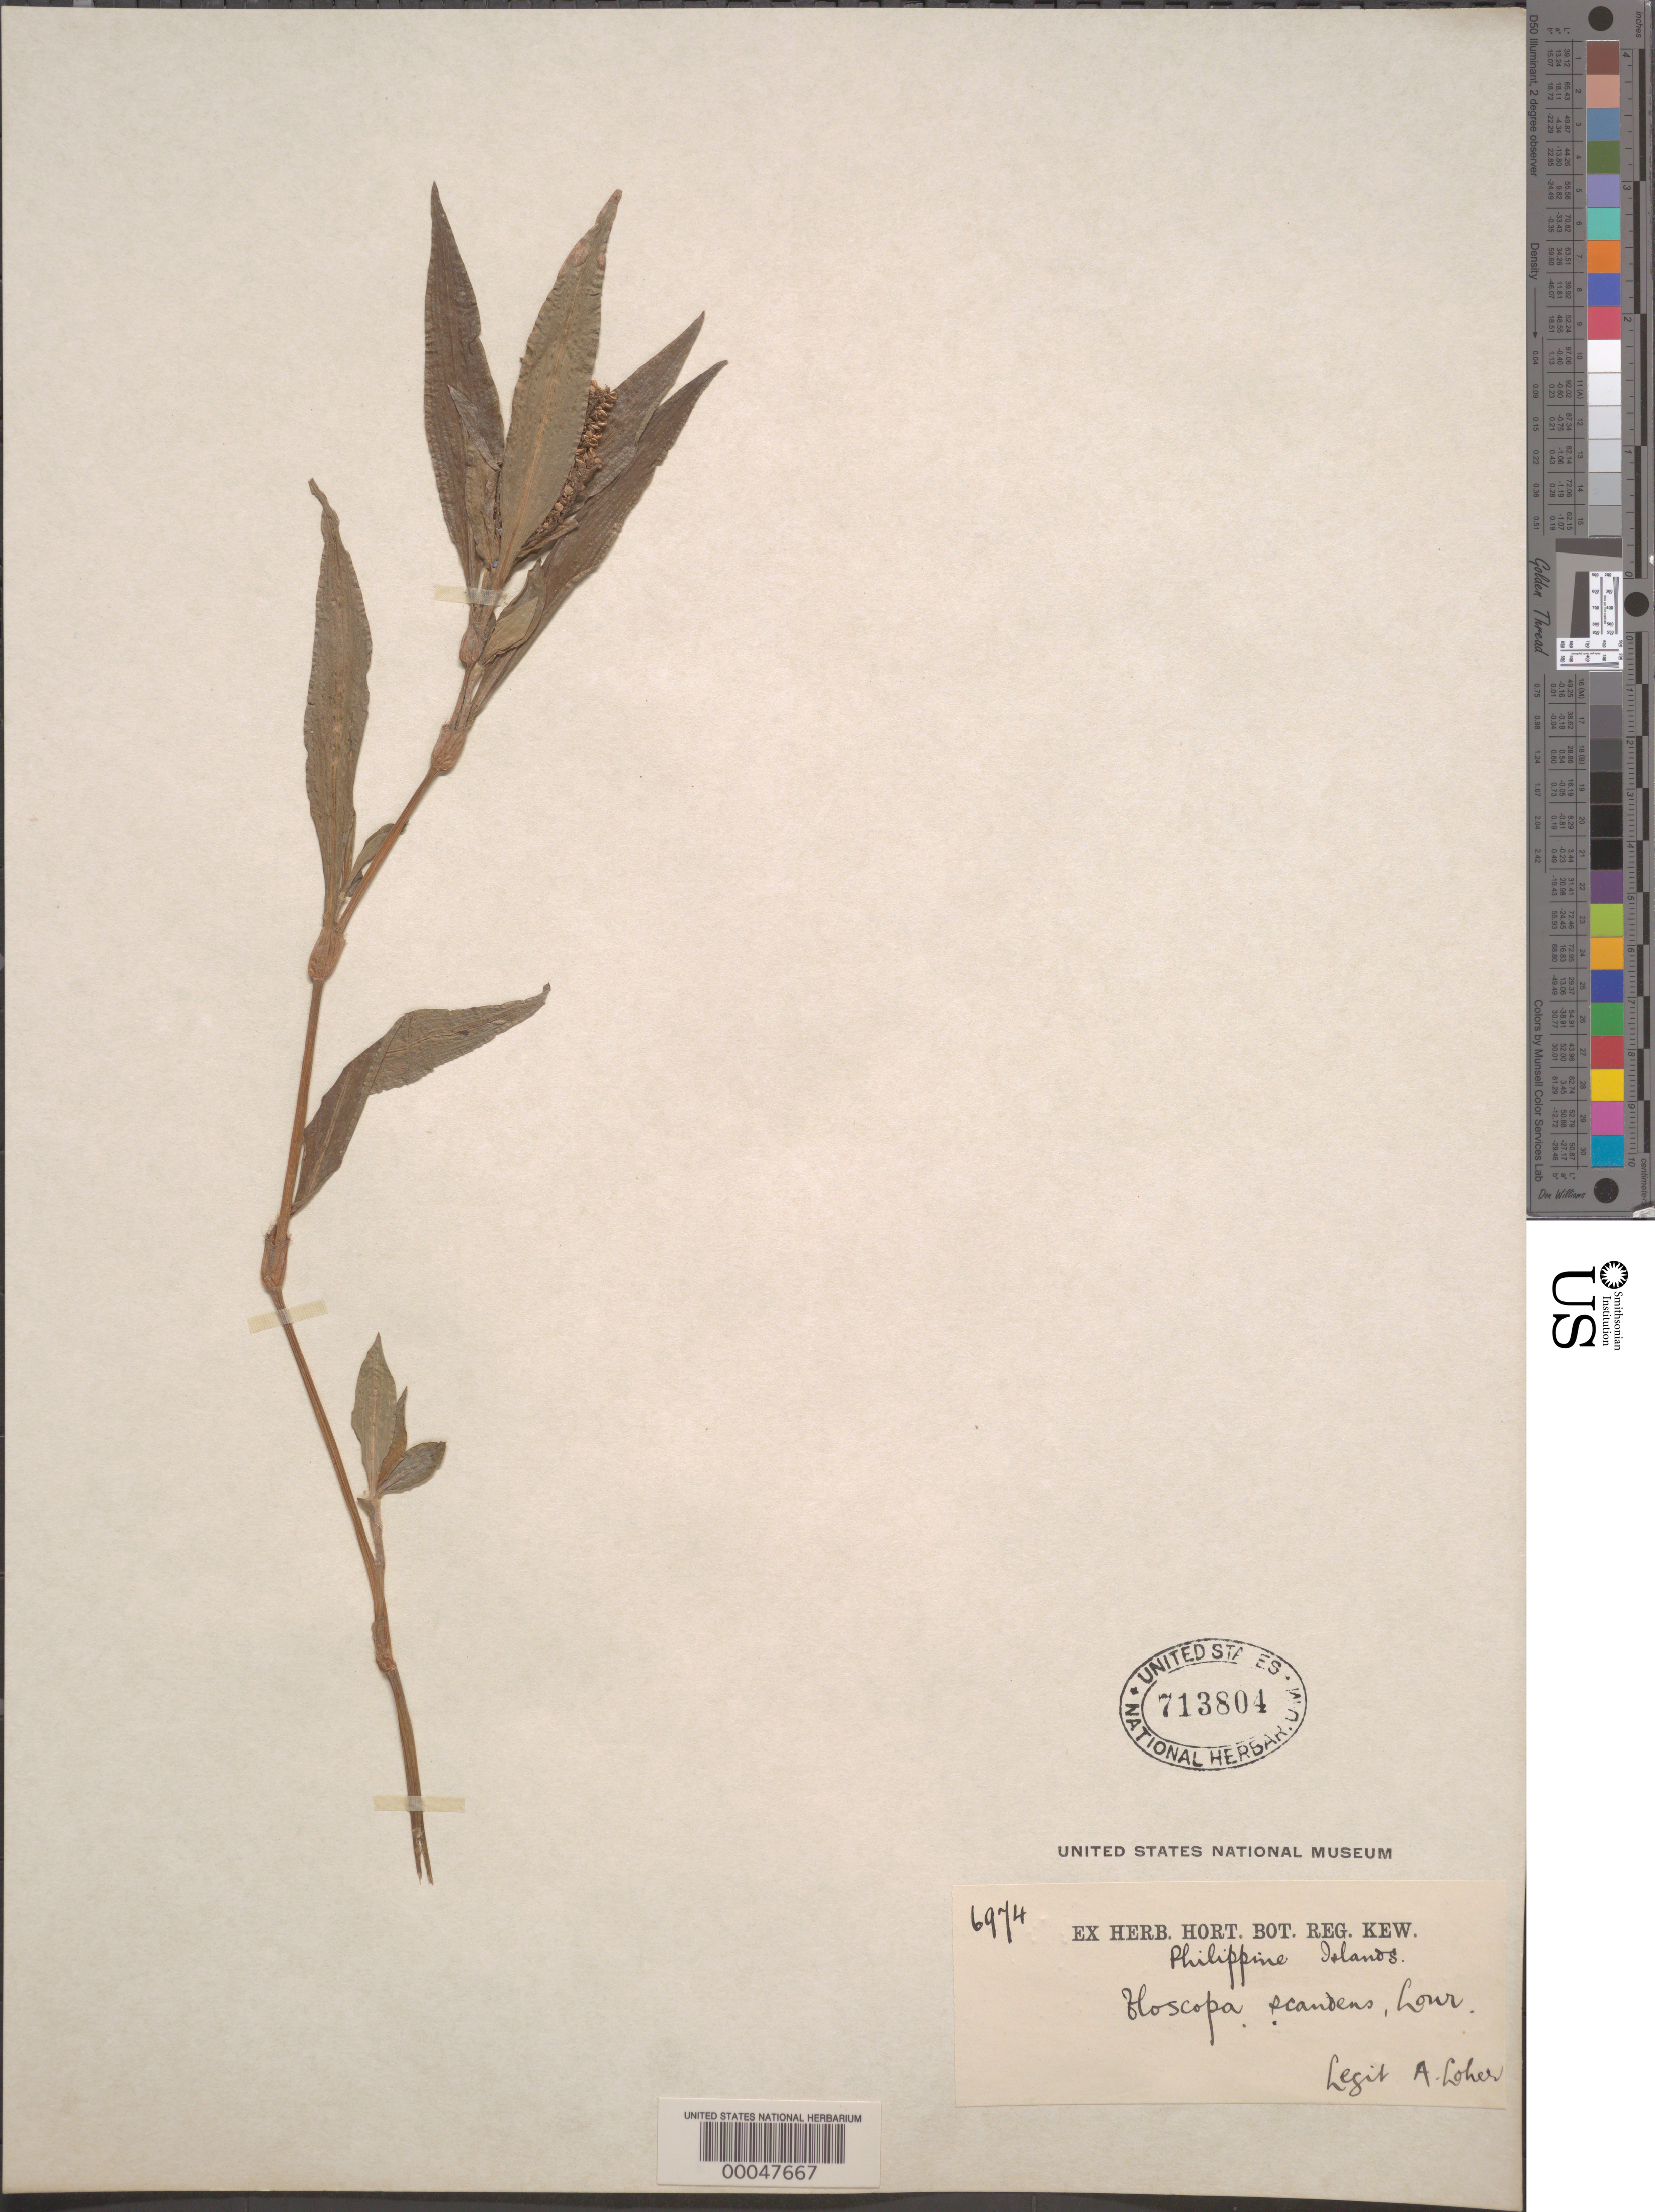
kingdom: Plantae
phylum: Tracheophyta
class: Liliopsida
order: Commelinales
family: Commelinaceae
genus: Floscopa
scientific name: Floscopa scandens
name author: Lour.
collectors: A. Loher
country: Philippines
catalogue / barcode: US 713804